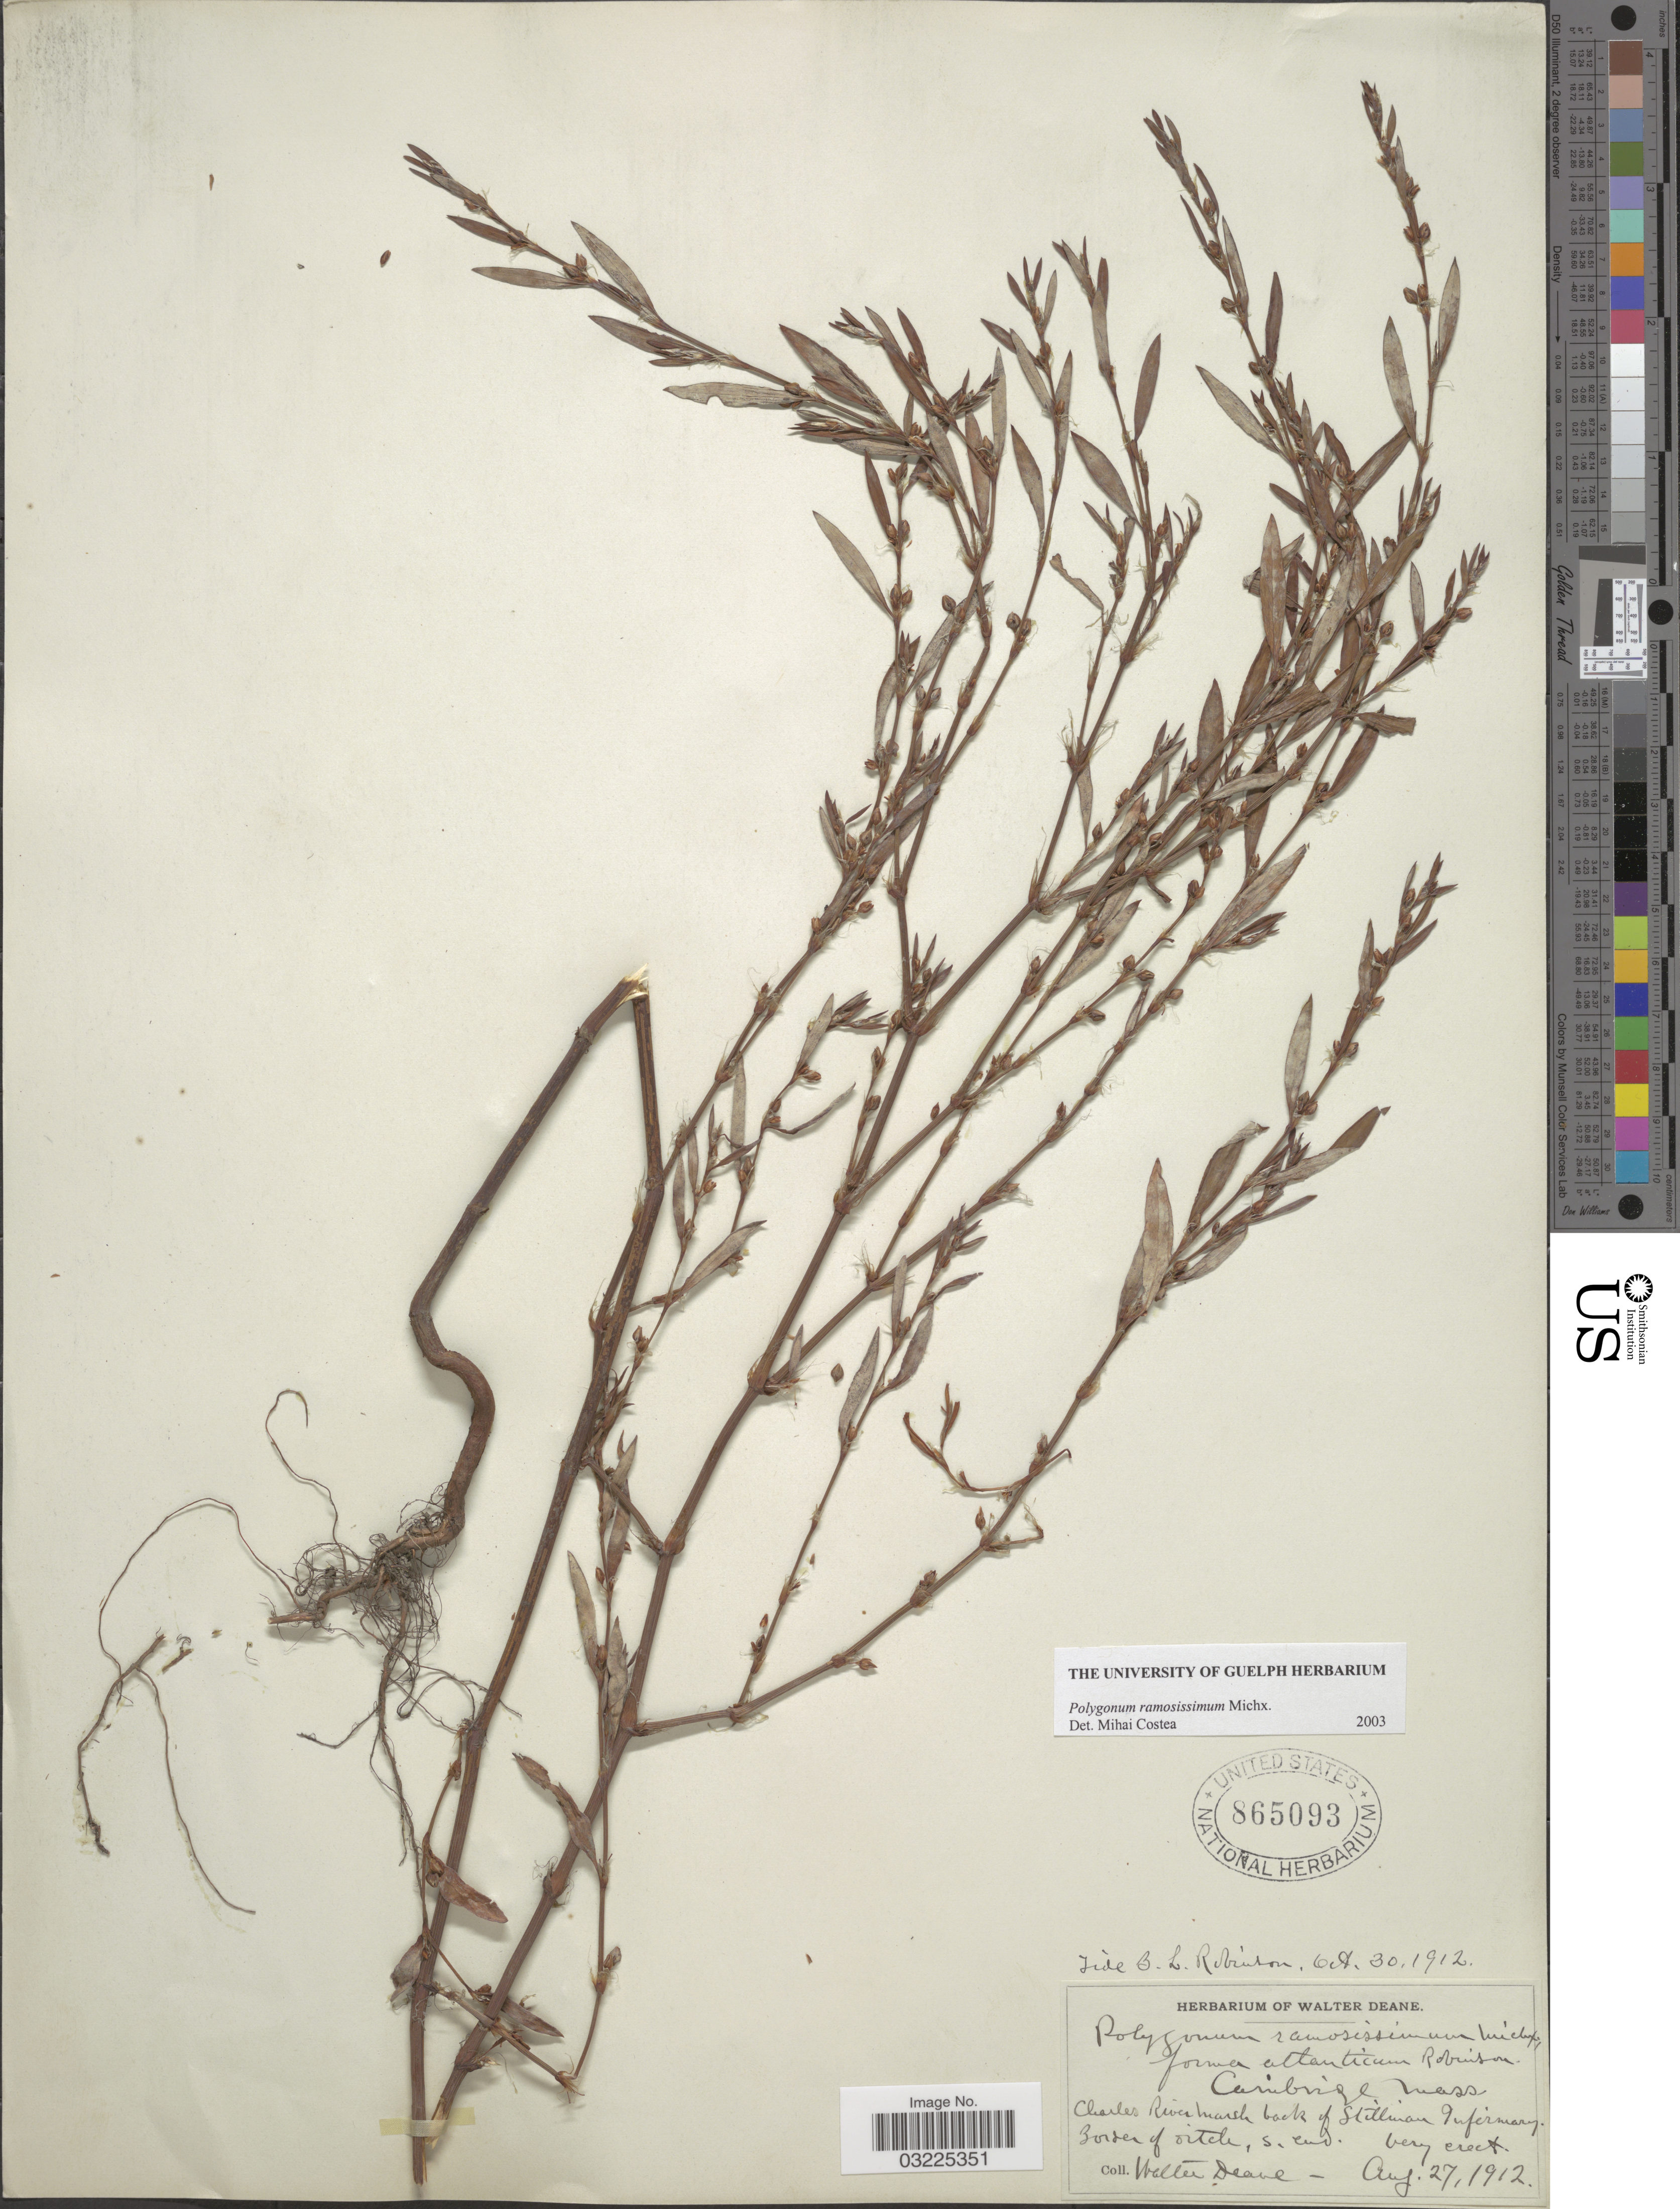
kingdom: Plantae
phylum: Tracheophyta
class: Magnoliopsida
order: Caryophyllales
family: Polygonaceae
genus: Polygonum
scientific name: Polygonum ramosissimum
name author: Michx.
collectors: W. Deane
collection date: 1912-08-27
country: United States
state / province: Massachusetts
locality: Cambridge Mass. Charles River marsh back of Stillman Infirmary. Border of ditch, s. end.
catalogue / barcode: US 865093